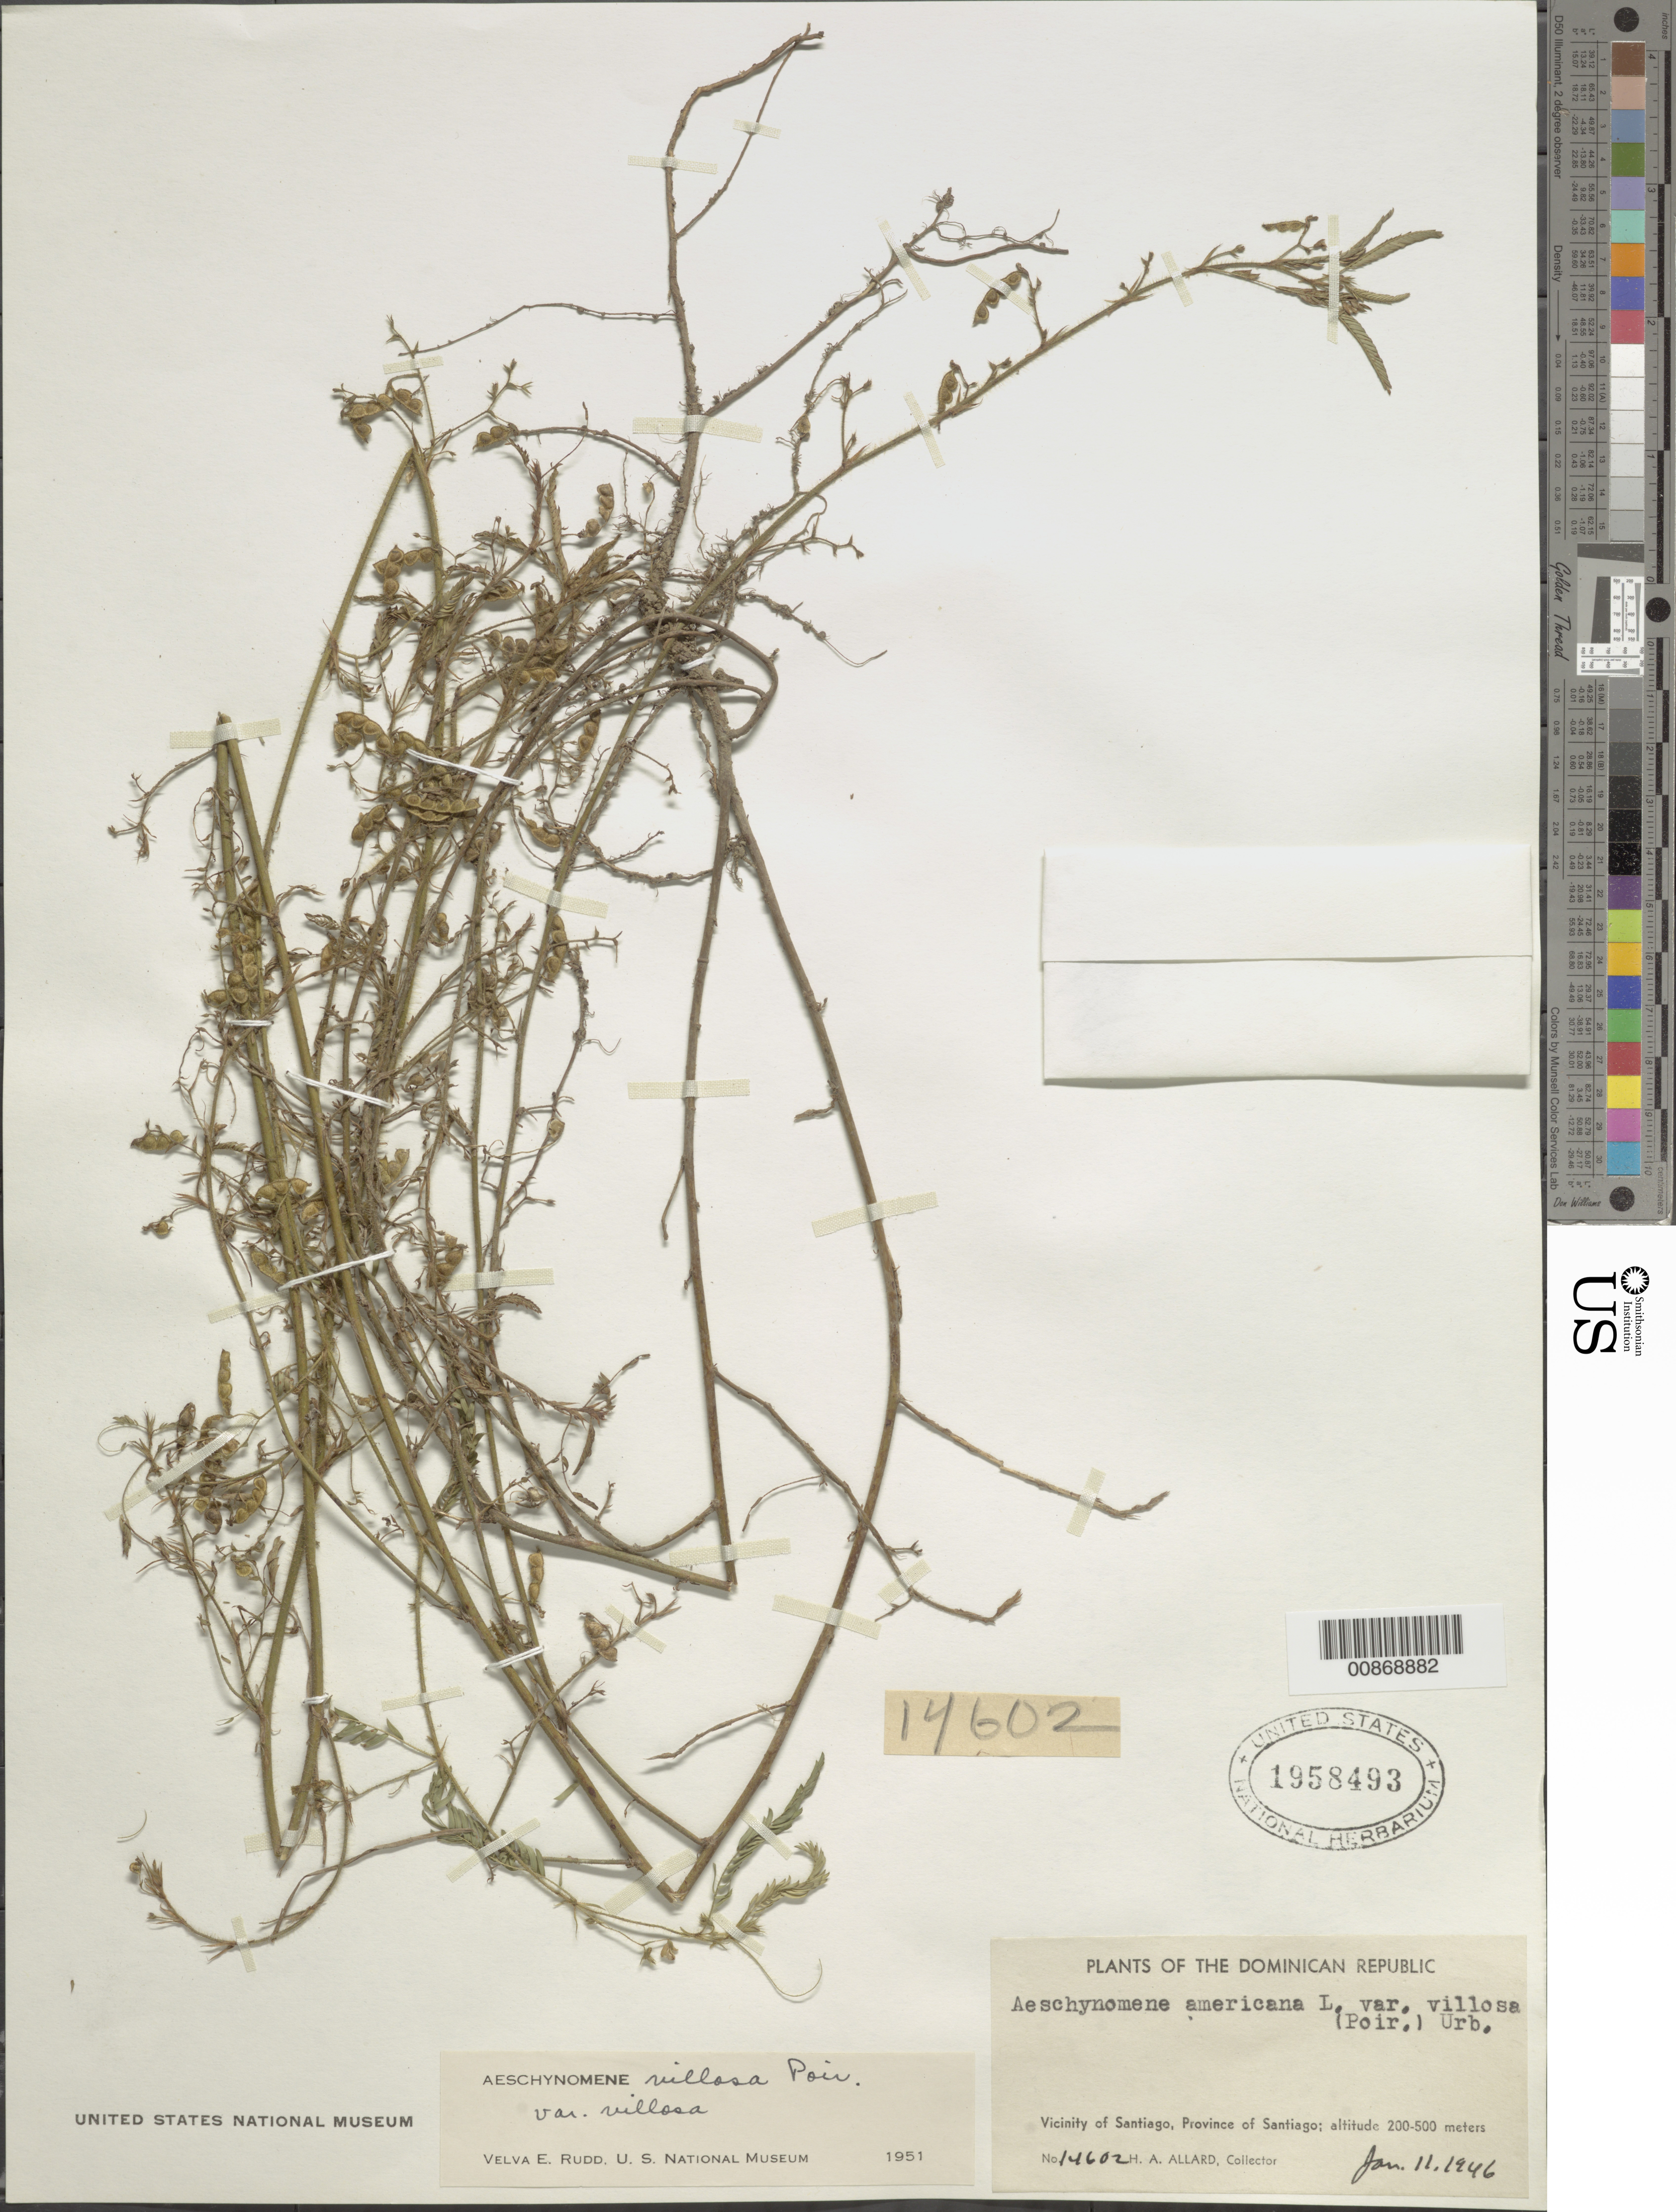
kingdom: Plantae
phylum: Tracheophyta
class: Magnoliopsida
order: Fabales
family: Fabaceae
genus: Aeschynomene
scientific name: Aeschynomene villosa var. villosa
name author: Poir.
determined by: Rudd, V. E.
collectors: H. A. Allard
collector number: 14602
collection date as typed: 11 Jan 1946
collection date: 1946-01-11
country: Dominican Republic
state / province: Santiago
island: Hispaniola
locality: Vicinity of Santiago.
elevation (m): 200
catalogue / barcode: US 1958493